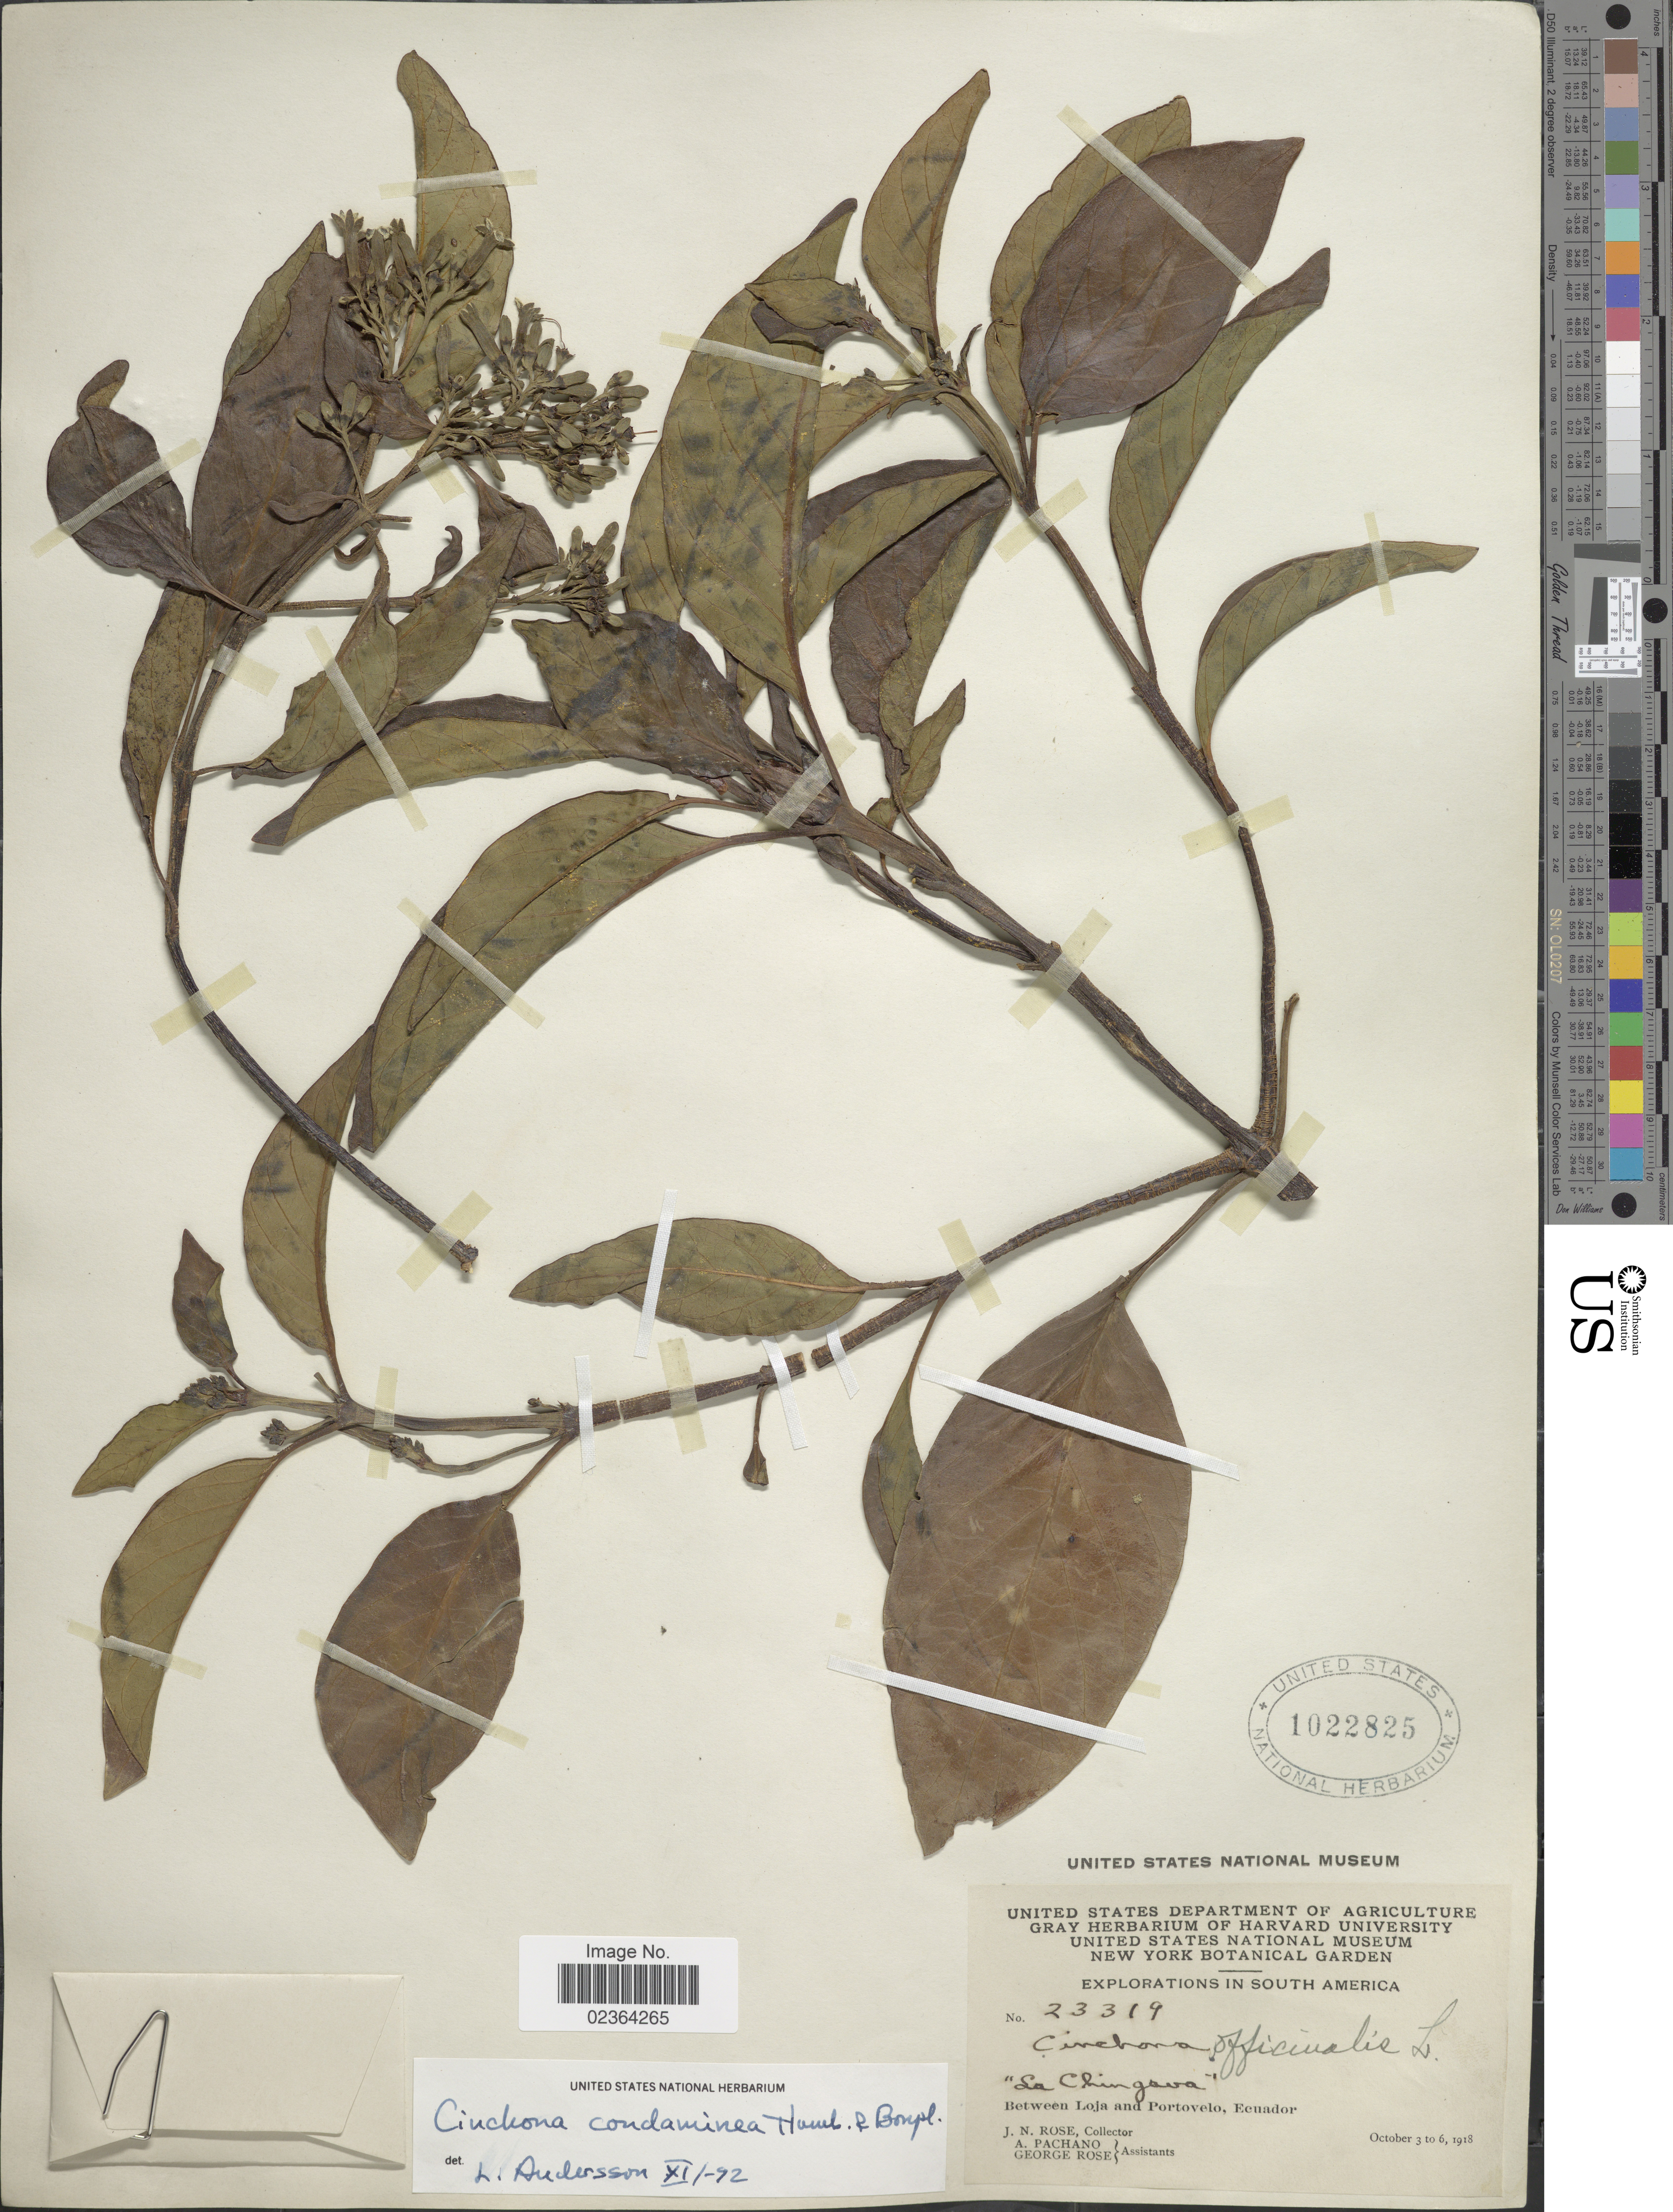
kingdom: Plantae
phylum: Tracheophyta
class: Magnoliopsida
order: Gentianales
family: Rubiaceae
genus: Cinchona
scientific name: Cinchona condaminea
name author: Humb. & Bonpl.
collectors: J. N. Rose, A. Pachano & G. Rose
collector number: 23319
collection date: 1918-10-03/1918-10-06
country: Ecuador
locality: Between Loja and Portovelo, Ecuador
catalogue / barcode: US 1022825